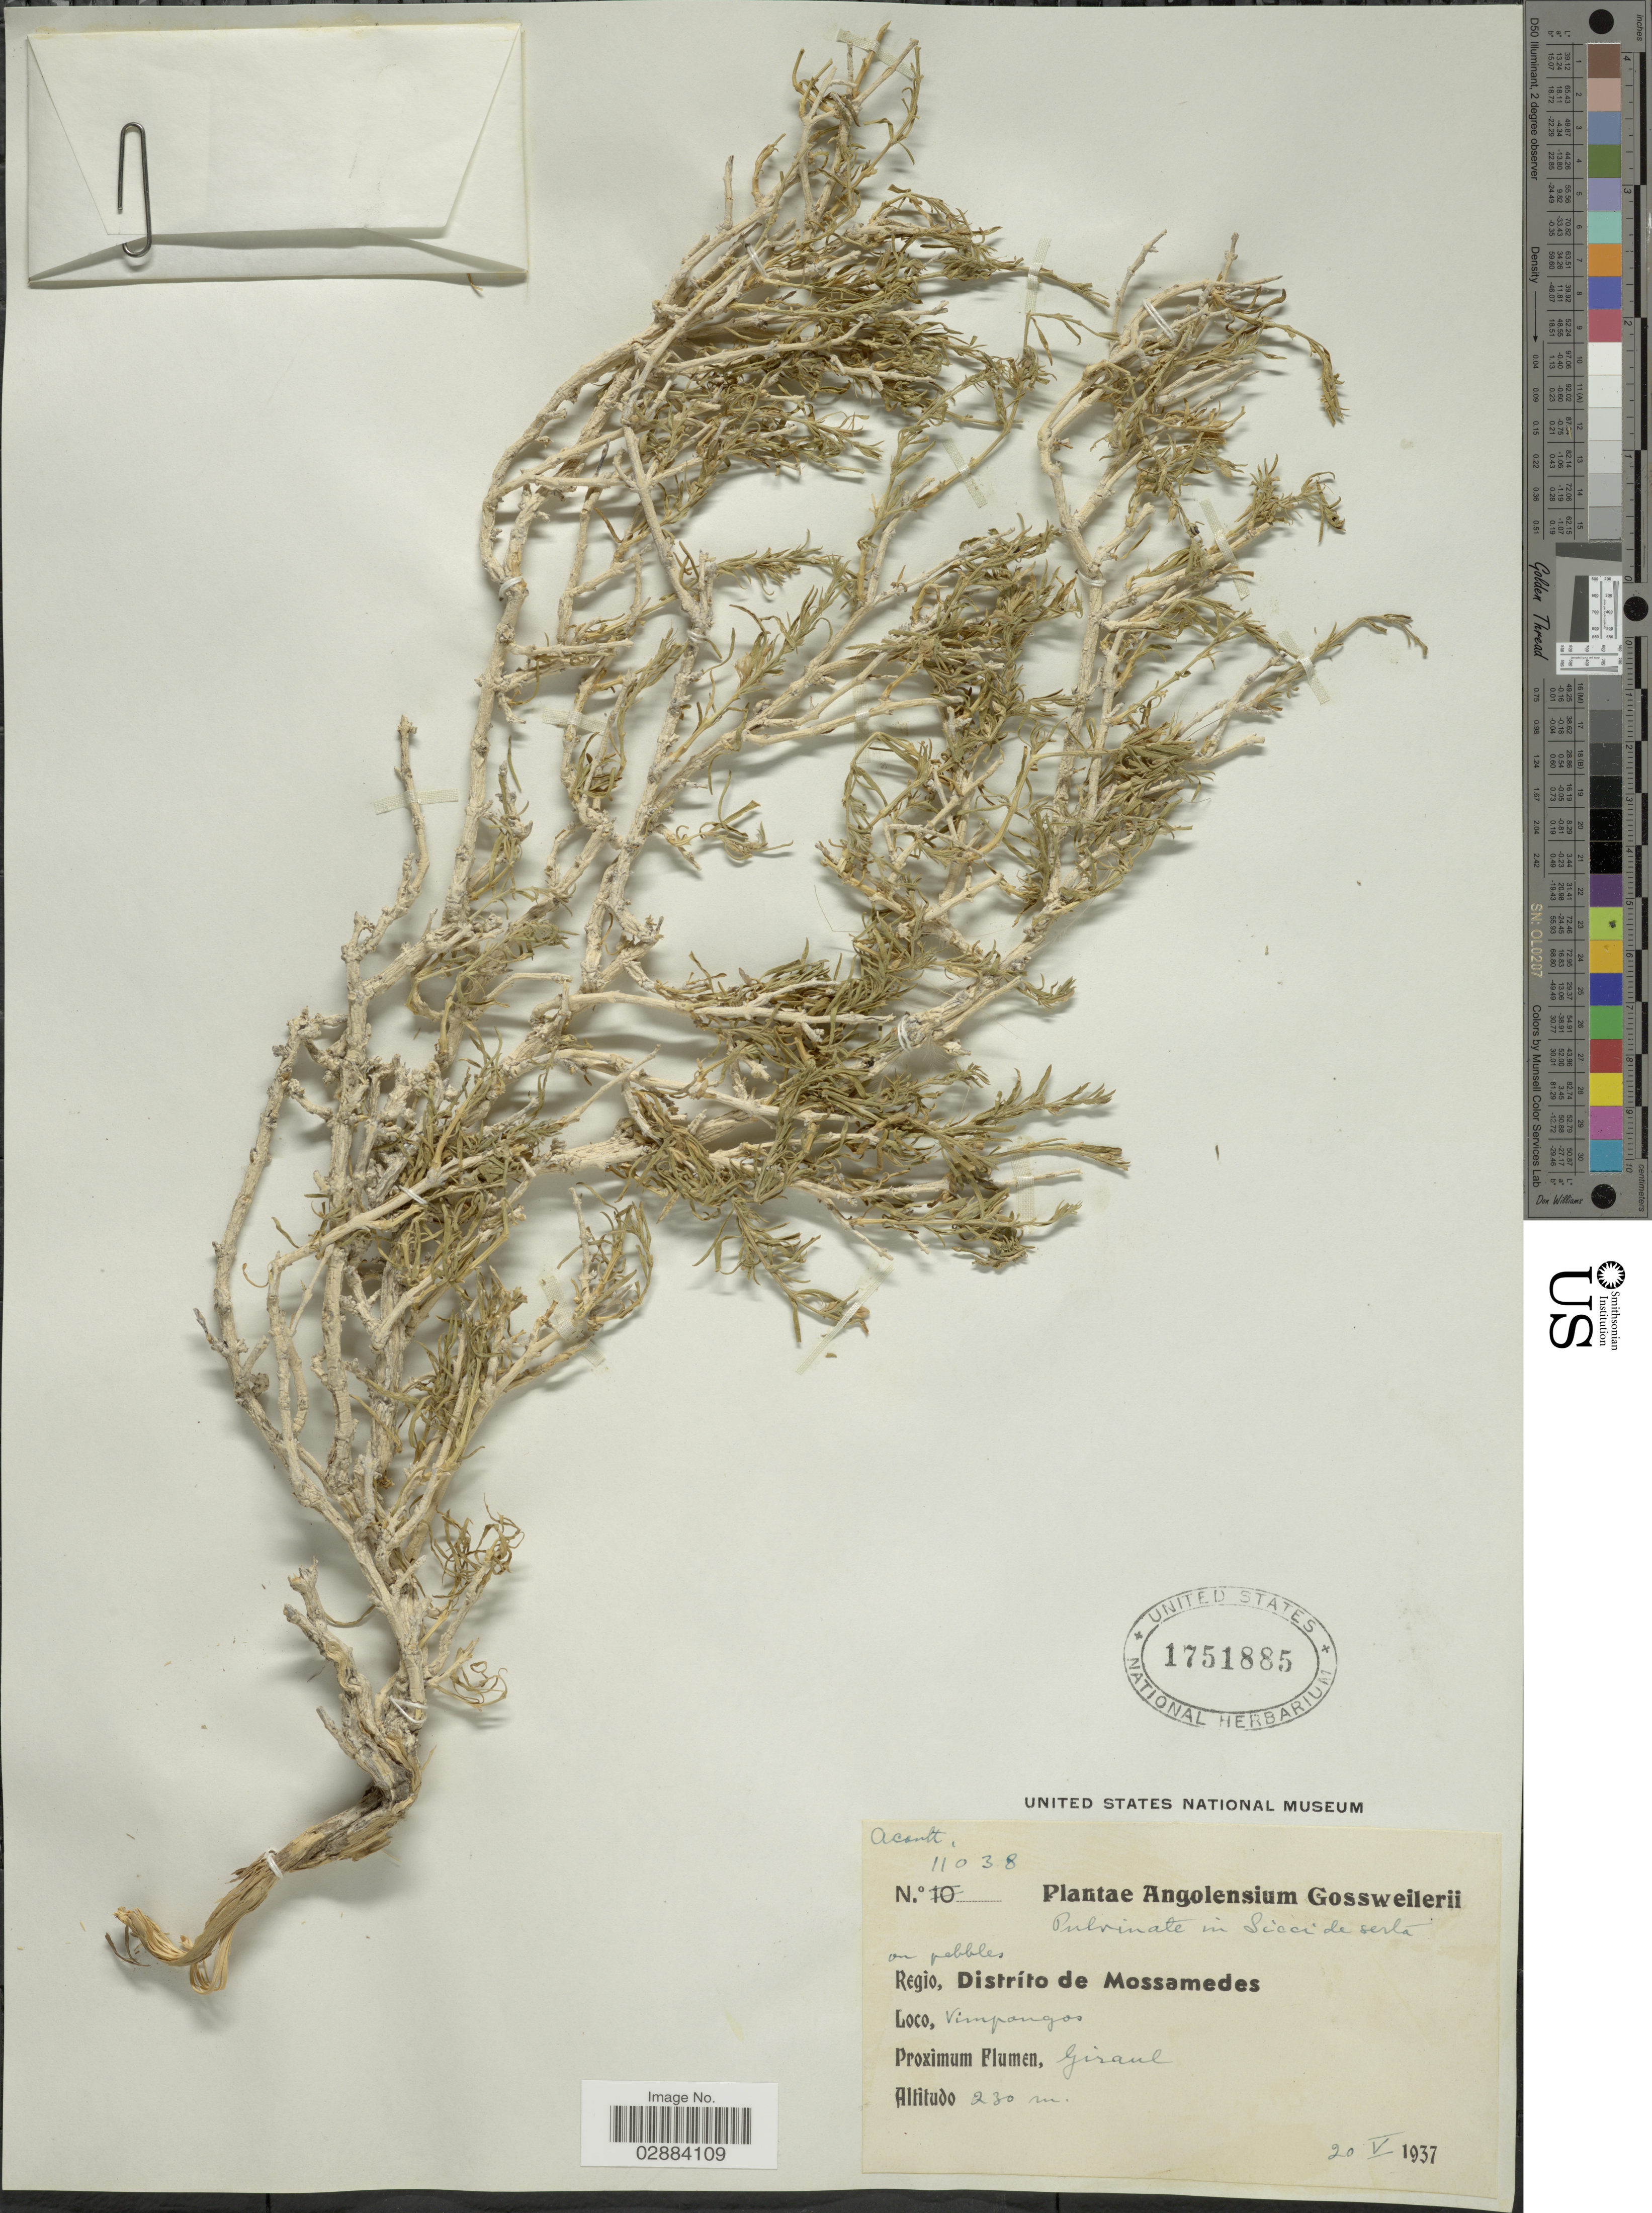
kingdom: Plantae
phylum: Tracheophyta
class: Magnoliopsida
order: Lamiales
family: Acanthaceae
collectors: -. Gossweiler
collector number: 11038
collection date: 1937-05-20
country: Angola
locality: Regio, Distrito de Mossamedes. Vimpongos. Proximum Flumen, Giraul.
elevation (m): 230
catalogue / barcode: US 1751885